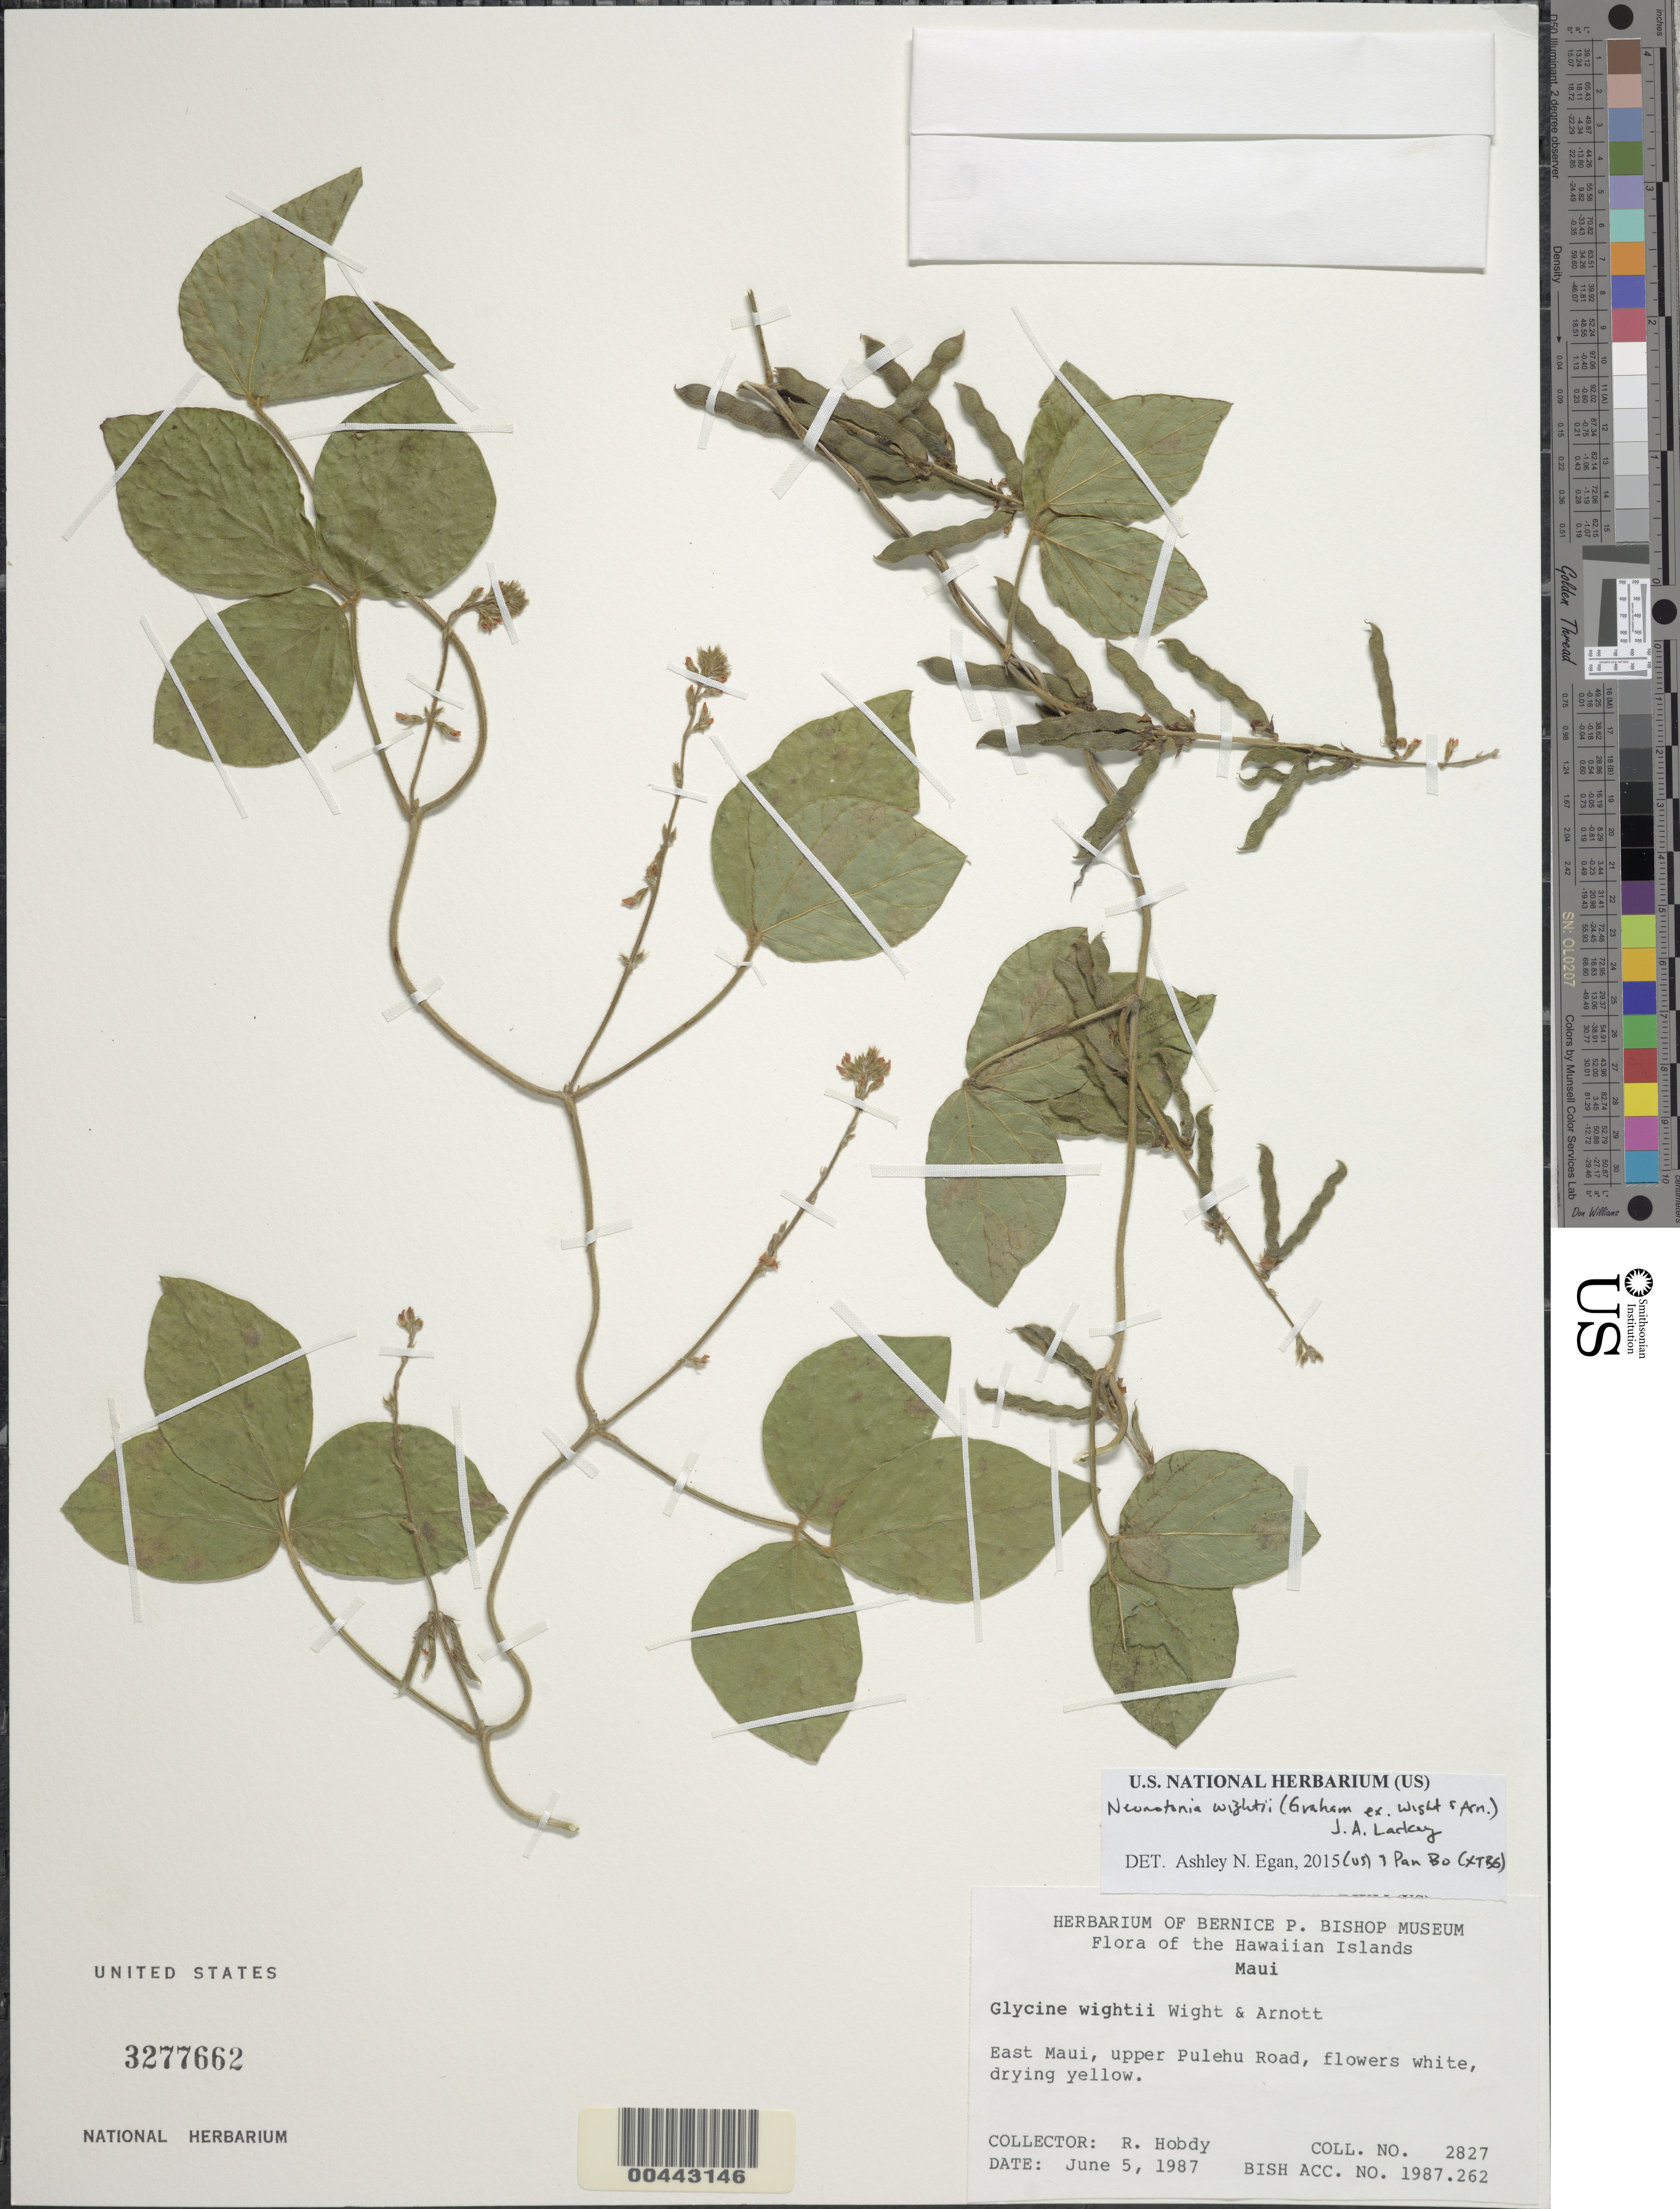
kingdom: Plantae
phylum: Tracheophyta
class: Magnoliopsida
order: Fabales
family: Fabaceae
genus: Neonotonia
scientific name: Neonotonia wightii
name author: (Arn.) J.A. Lackey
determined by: Egan, Ashley N., (US), Smithsonian Institution - National Museum of Natural History (UNITED STATES)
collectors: R. Hobdy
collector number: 2827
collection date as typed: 5 Jun 1987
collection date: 1987-06-05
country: United States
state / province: Hawaii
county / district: Maui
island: Maui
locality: East Maui, upper Pulehu Road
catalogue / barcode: US 3277662